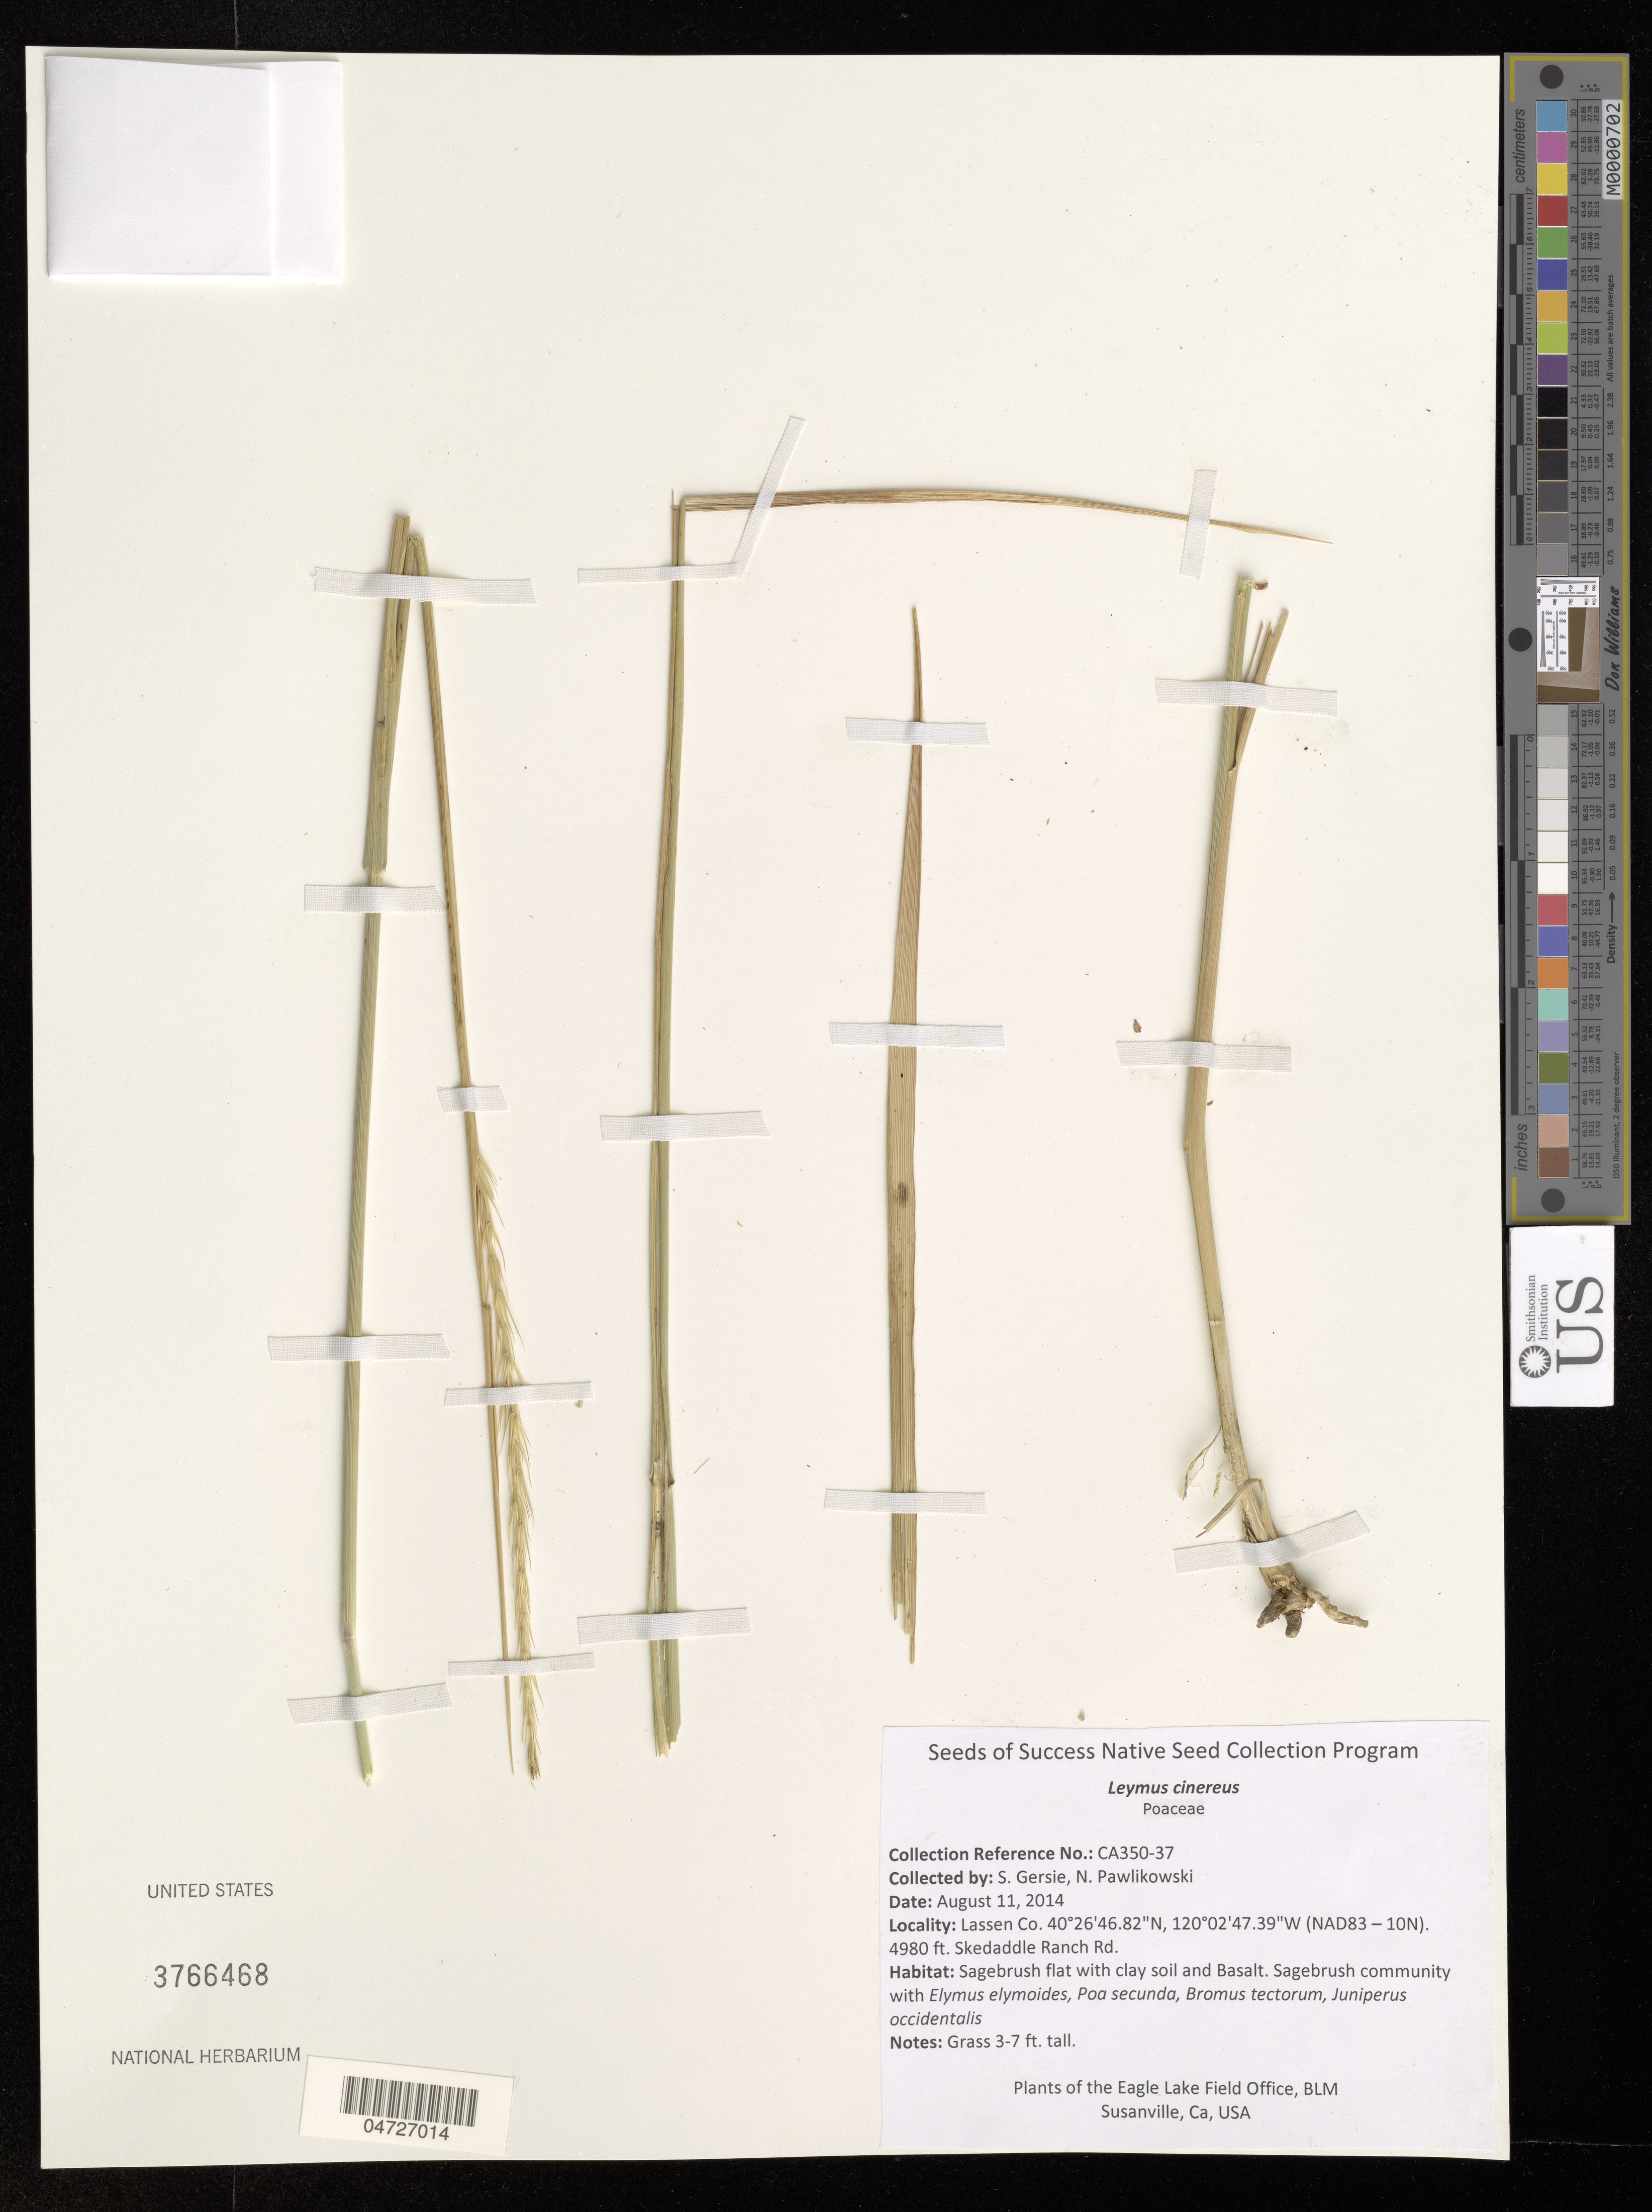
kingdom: Plantae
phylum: Tracheophyta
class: Liliopsida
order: Poales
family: Poaceae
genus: Leymus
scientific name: Leymus cinereus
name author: (Scribn. & Merr.) Á. Löve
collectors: S. Gersie & N. Pawlikowski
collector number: CA350-37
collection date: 2014-08-11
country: United States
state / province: California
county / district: Lassen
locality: Lassen Co. Skedaddle Ranch Rd. Susanville.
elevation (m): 1518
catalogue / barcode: US 3766468